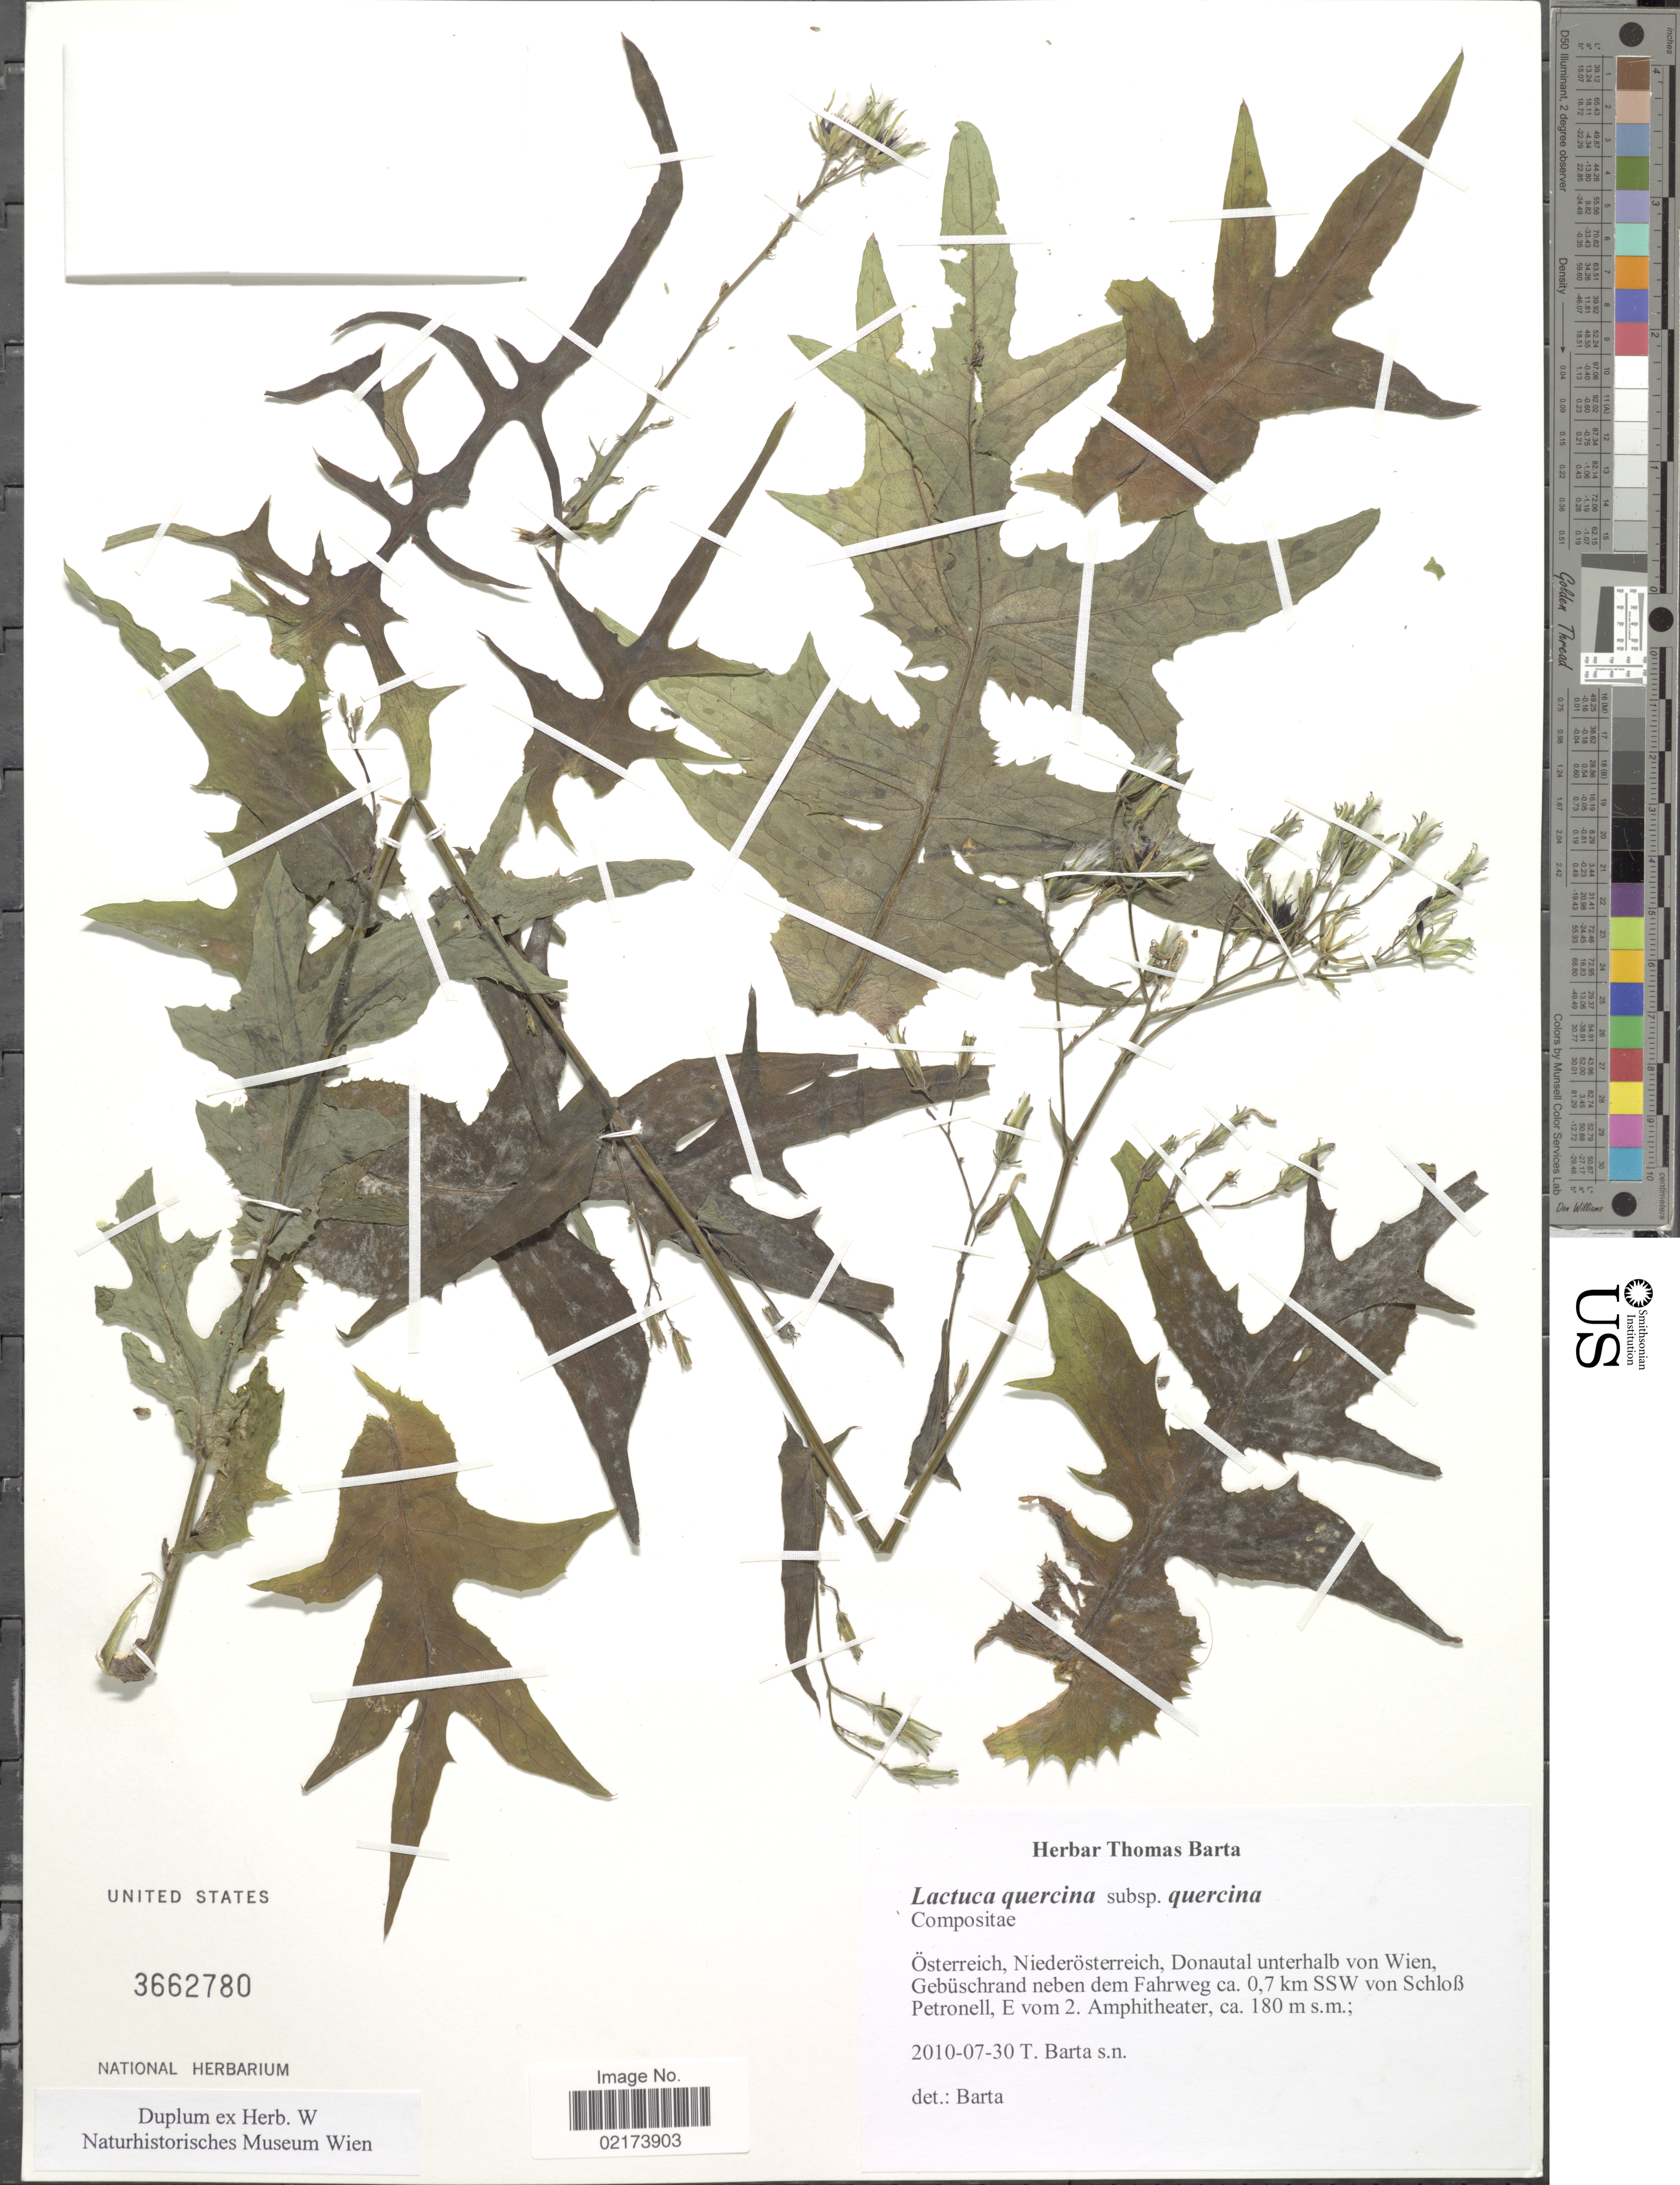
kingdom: Plantae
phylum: Tracheophyta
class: Magnoliopsida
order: Asterales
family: Asteraceae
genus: Lactuca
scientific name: Lactuca quercina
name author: L.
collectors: T. Barta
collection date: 2010-07-30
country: Austria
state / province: Niederosterreich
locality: Donautal unterhalb von Wien, Gebuschrand neben dem Fahrweg ca. 0.7 km SSW von Schlob Petronell, E vom 2. Amphitheater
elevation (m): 180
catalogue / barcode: US 3662780